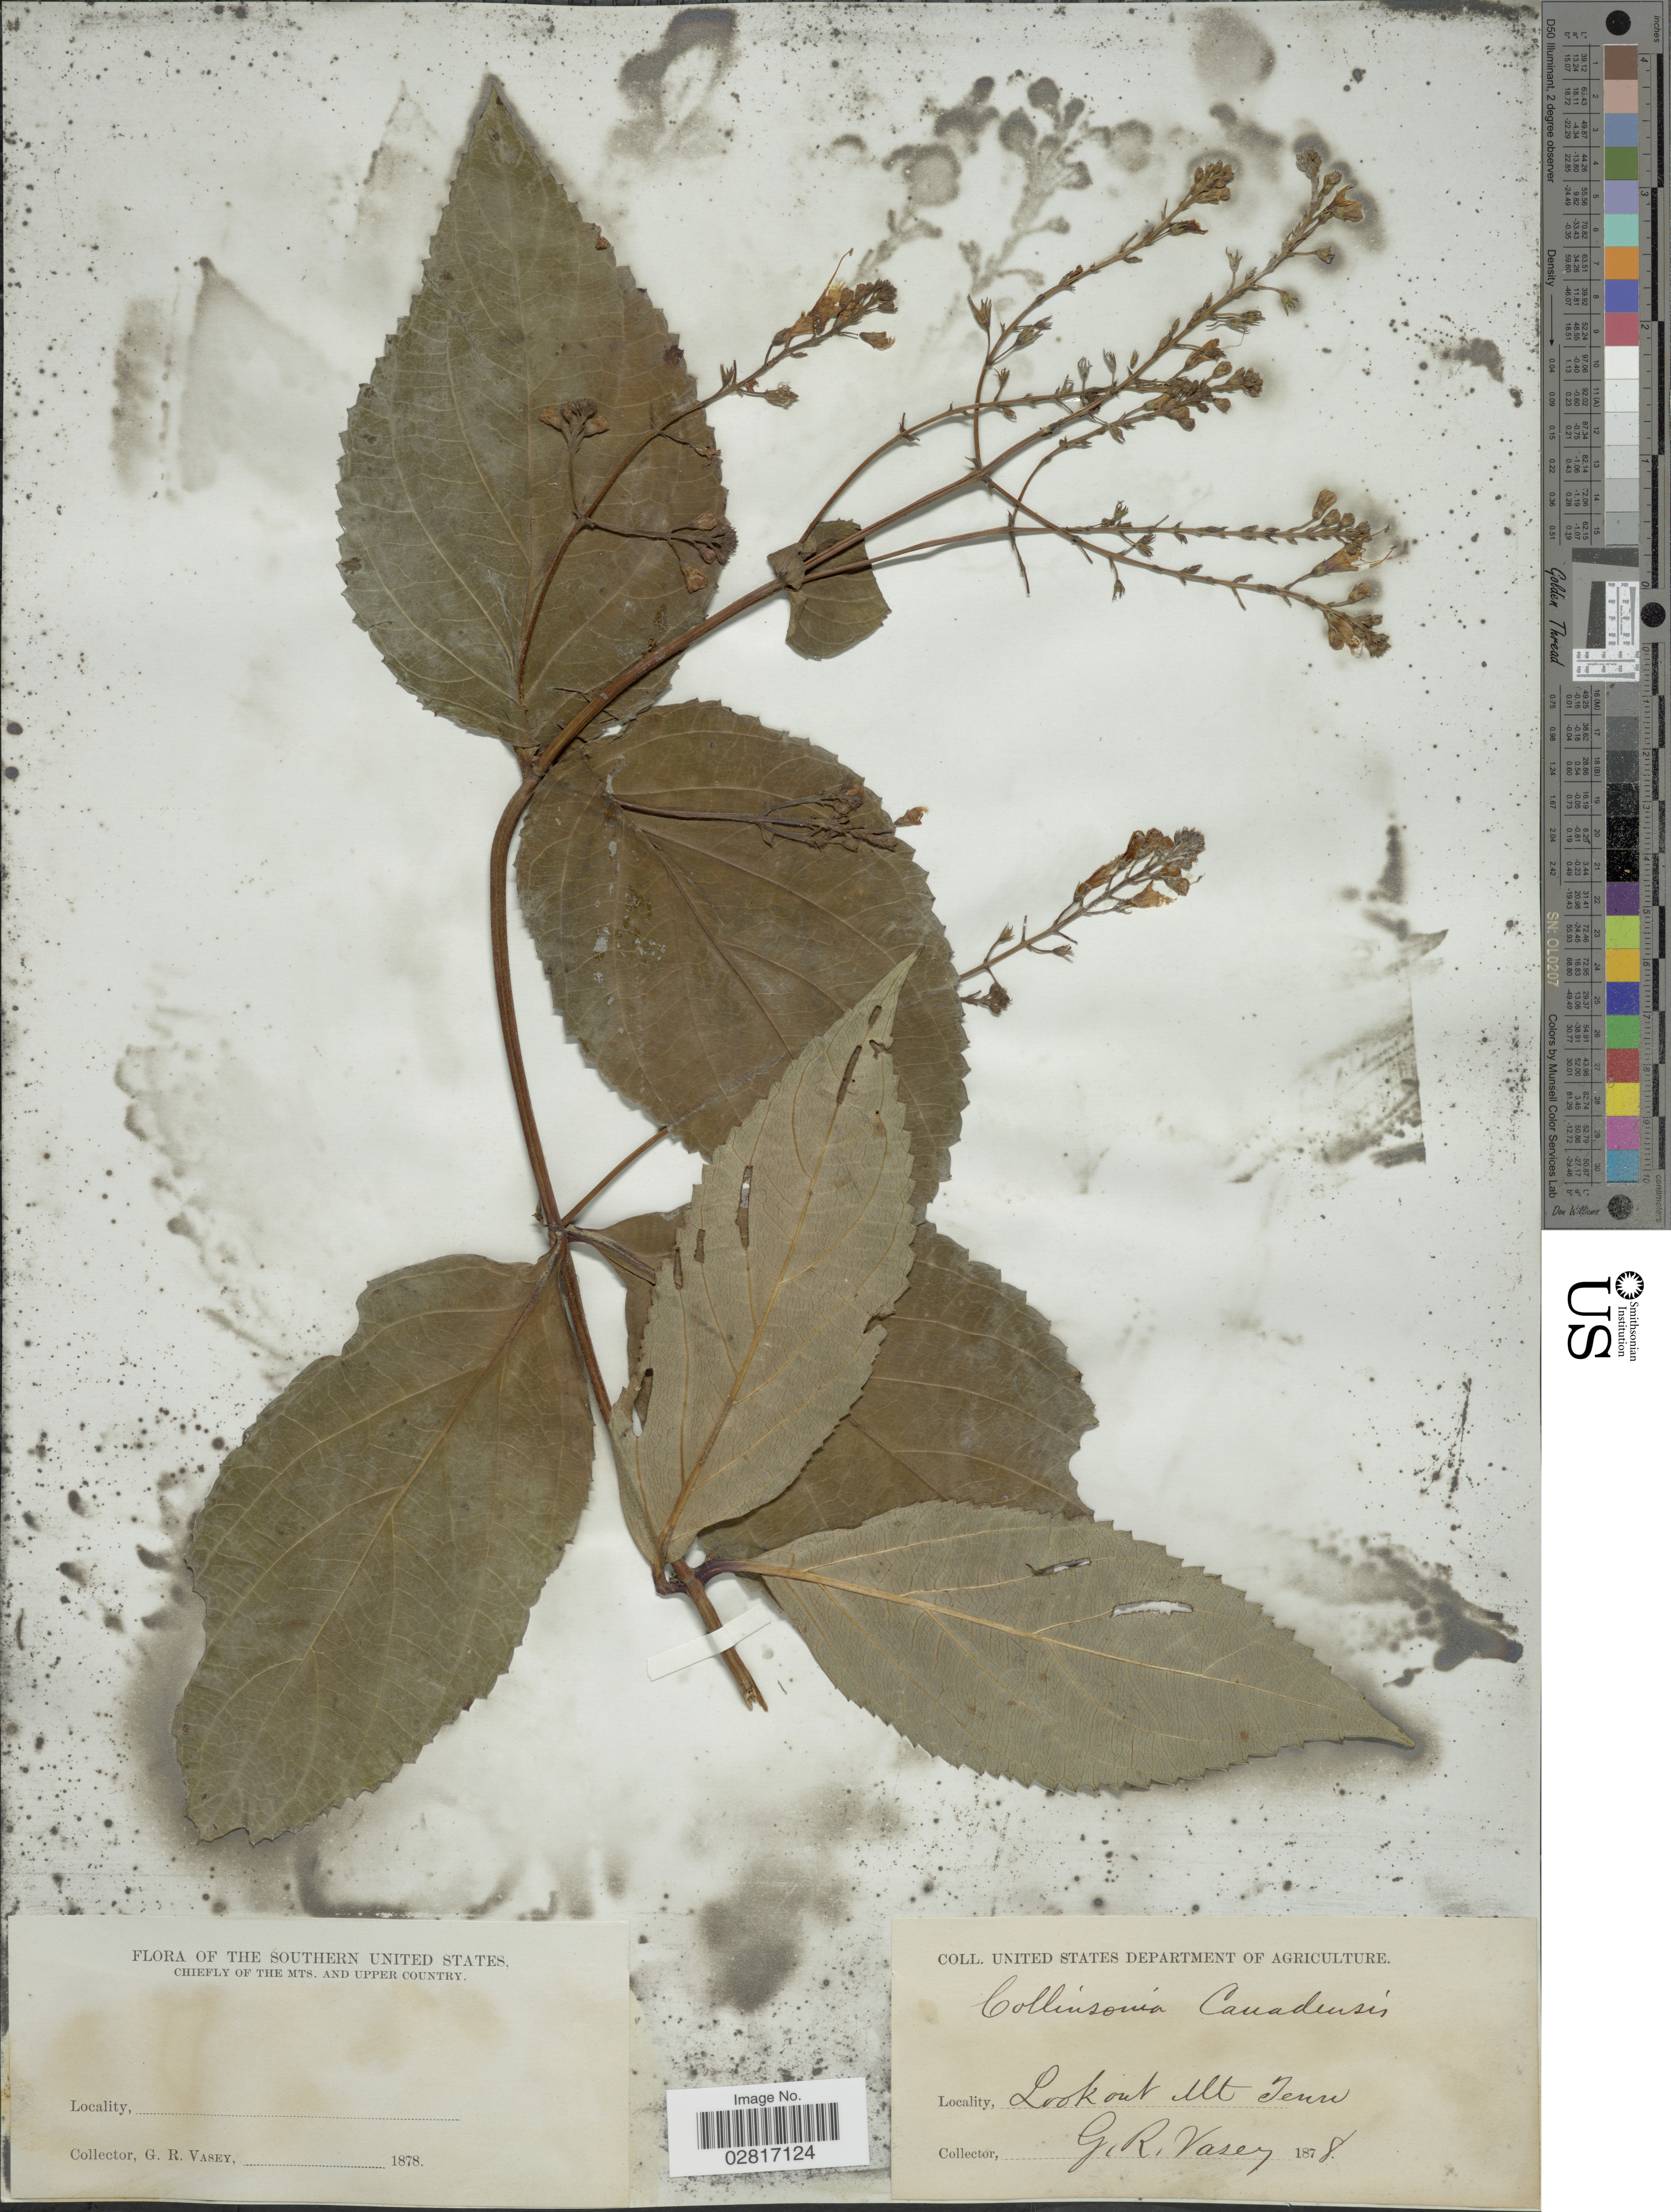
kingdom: Plantae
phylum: Tracheophyta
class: Magnoliopsida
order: Lamiales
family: Lamiaceae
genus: Collinsonia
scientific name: Collinsonia canadensis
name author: L.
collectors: G. R. Vasey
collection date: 1878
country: United States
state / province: Tennessee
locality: Lookout Mt Tenn, Southern United States, chiefly of the mts. and upper country.